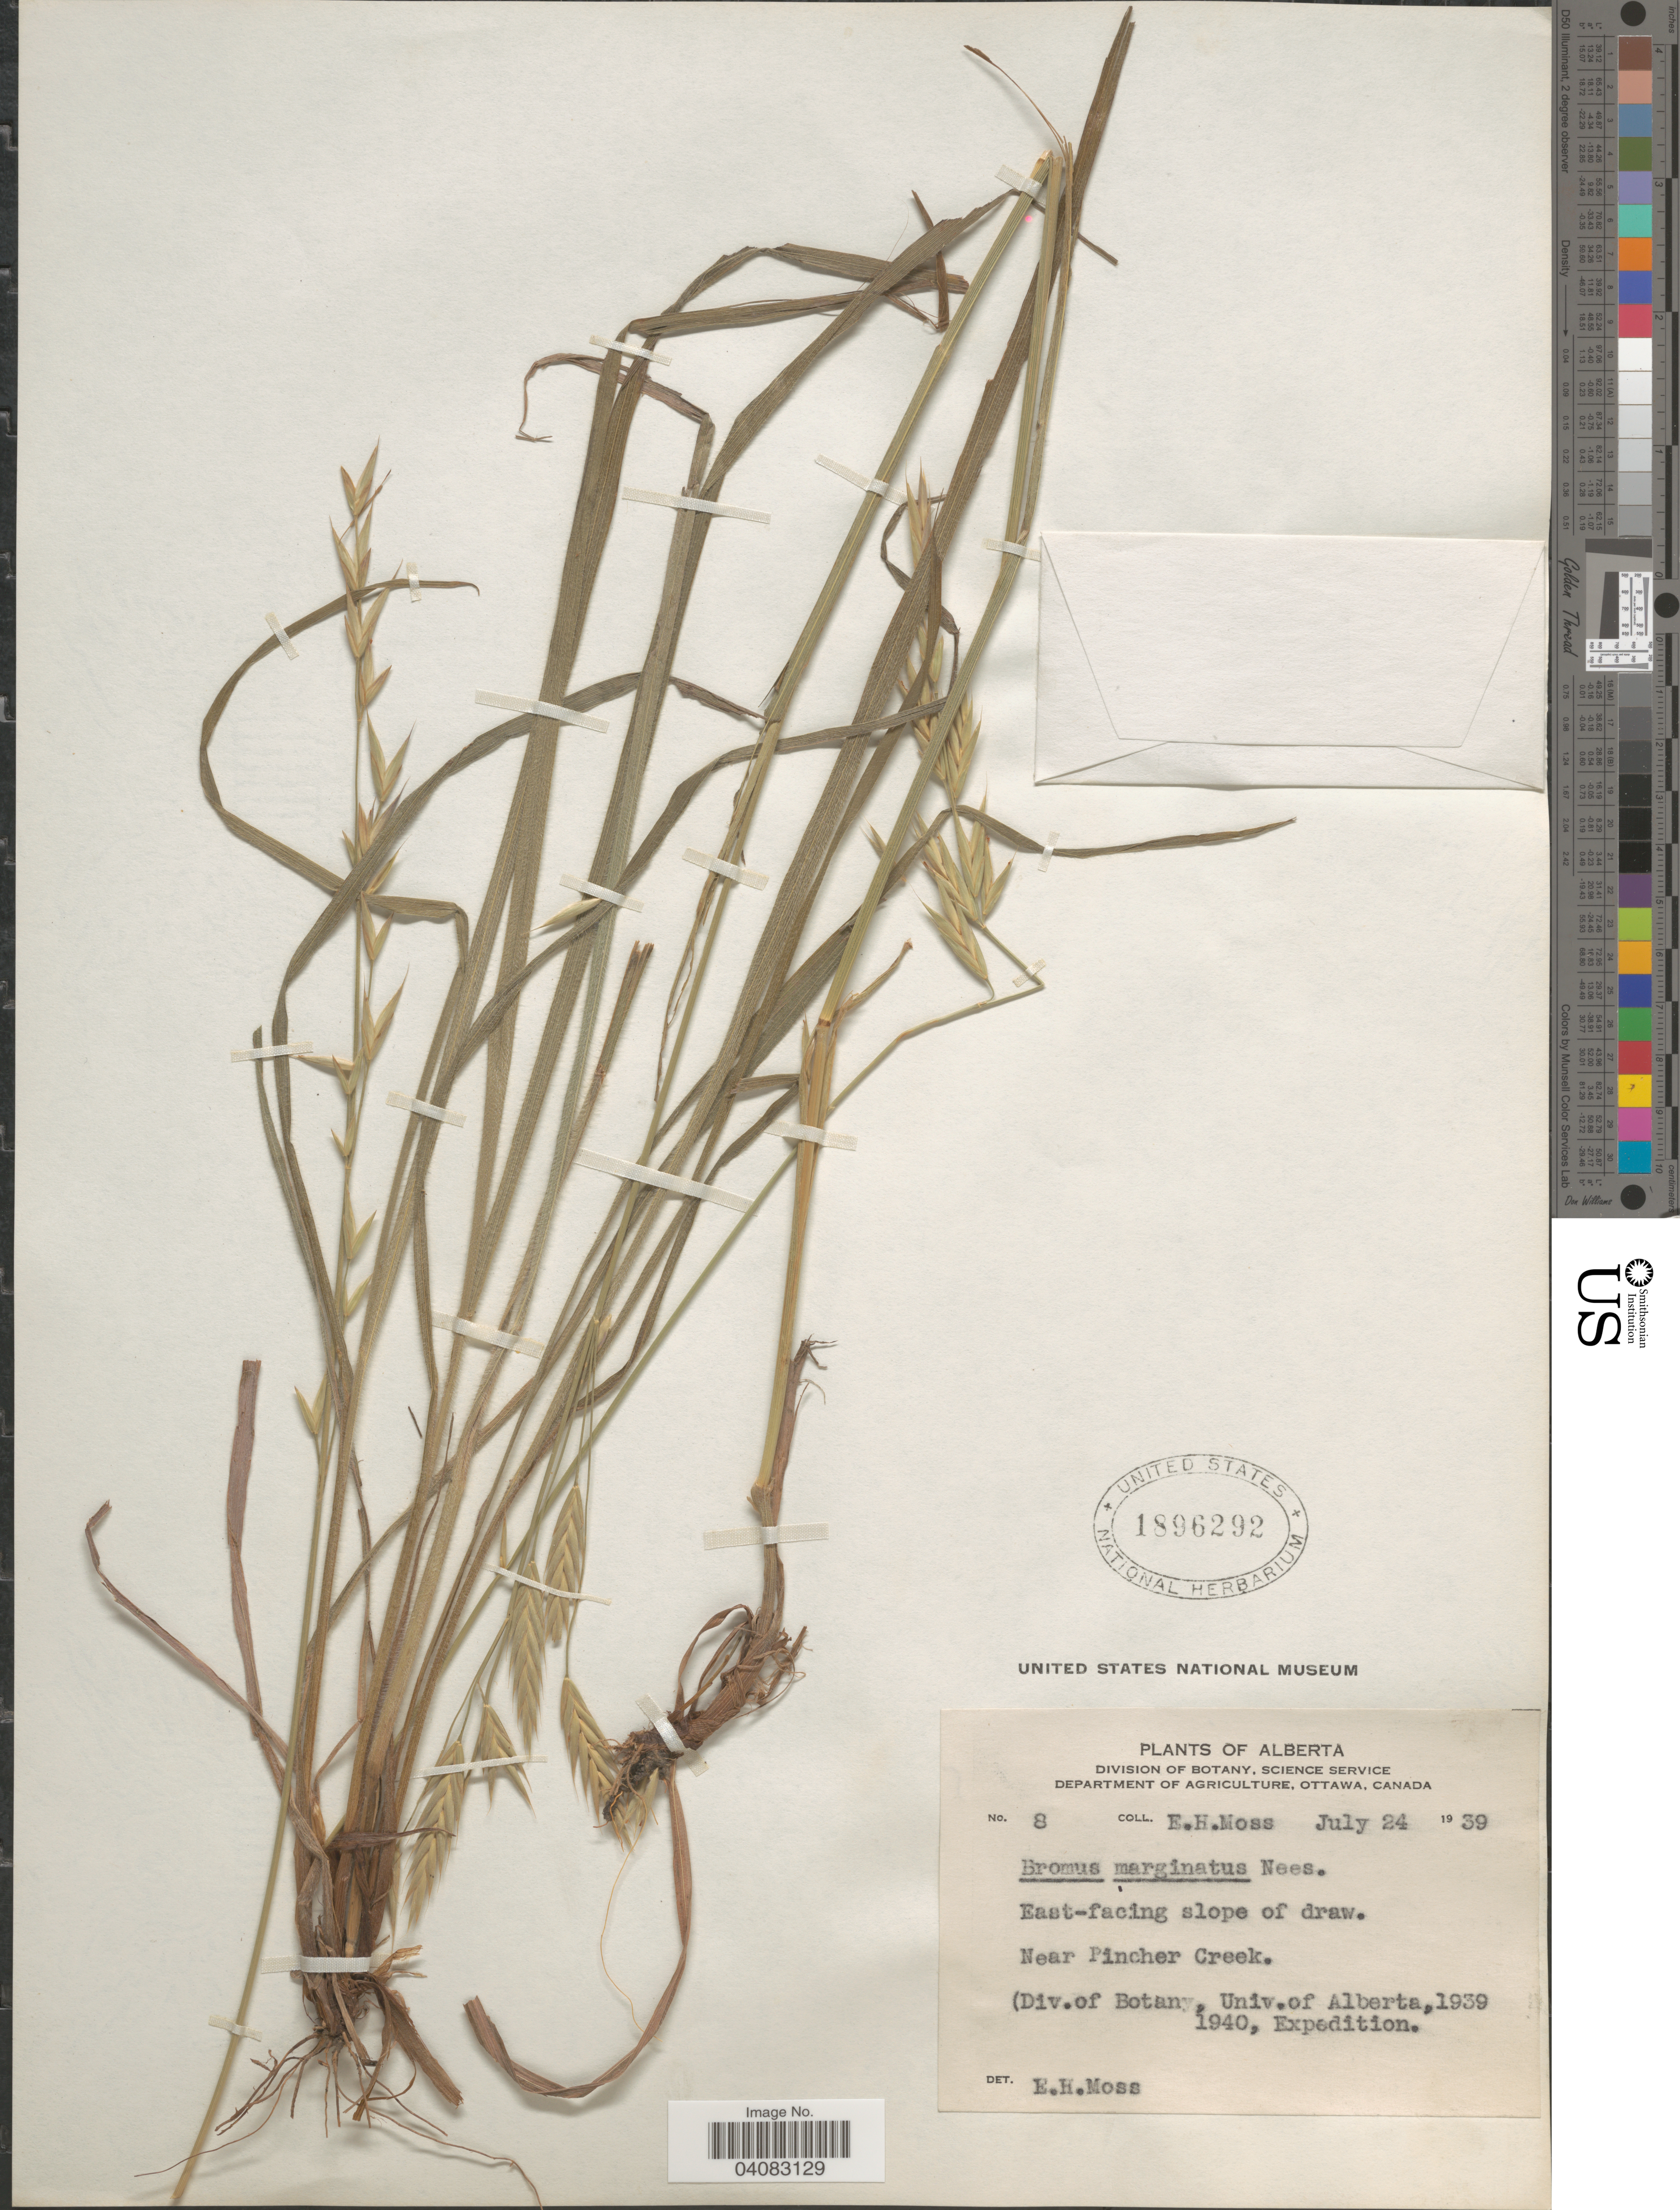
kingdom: Plantae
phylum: Tracheophyta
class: Liliopsida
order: Poales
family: Poaceae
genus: Bromus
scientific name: Bromus marginatus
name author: Nees ex Steud.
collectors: E. Moss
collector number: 8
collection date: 1939-07-24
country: Canada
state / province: Alberta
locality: East-facing slope of draw. Near Pincher Creek. (Div. of Botany, Univ. of Alberta, 1939 1940, Expedition.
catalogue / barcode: US 1896292